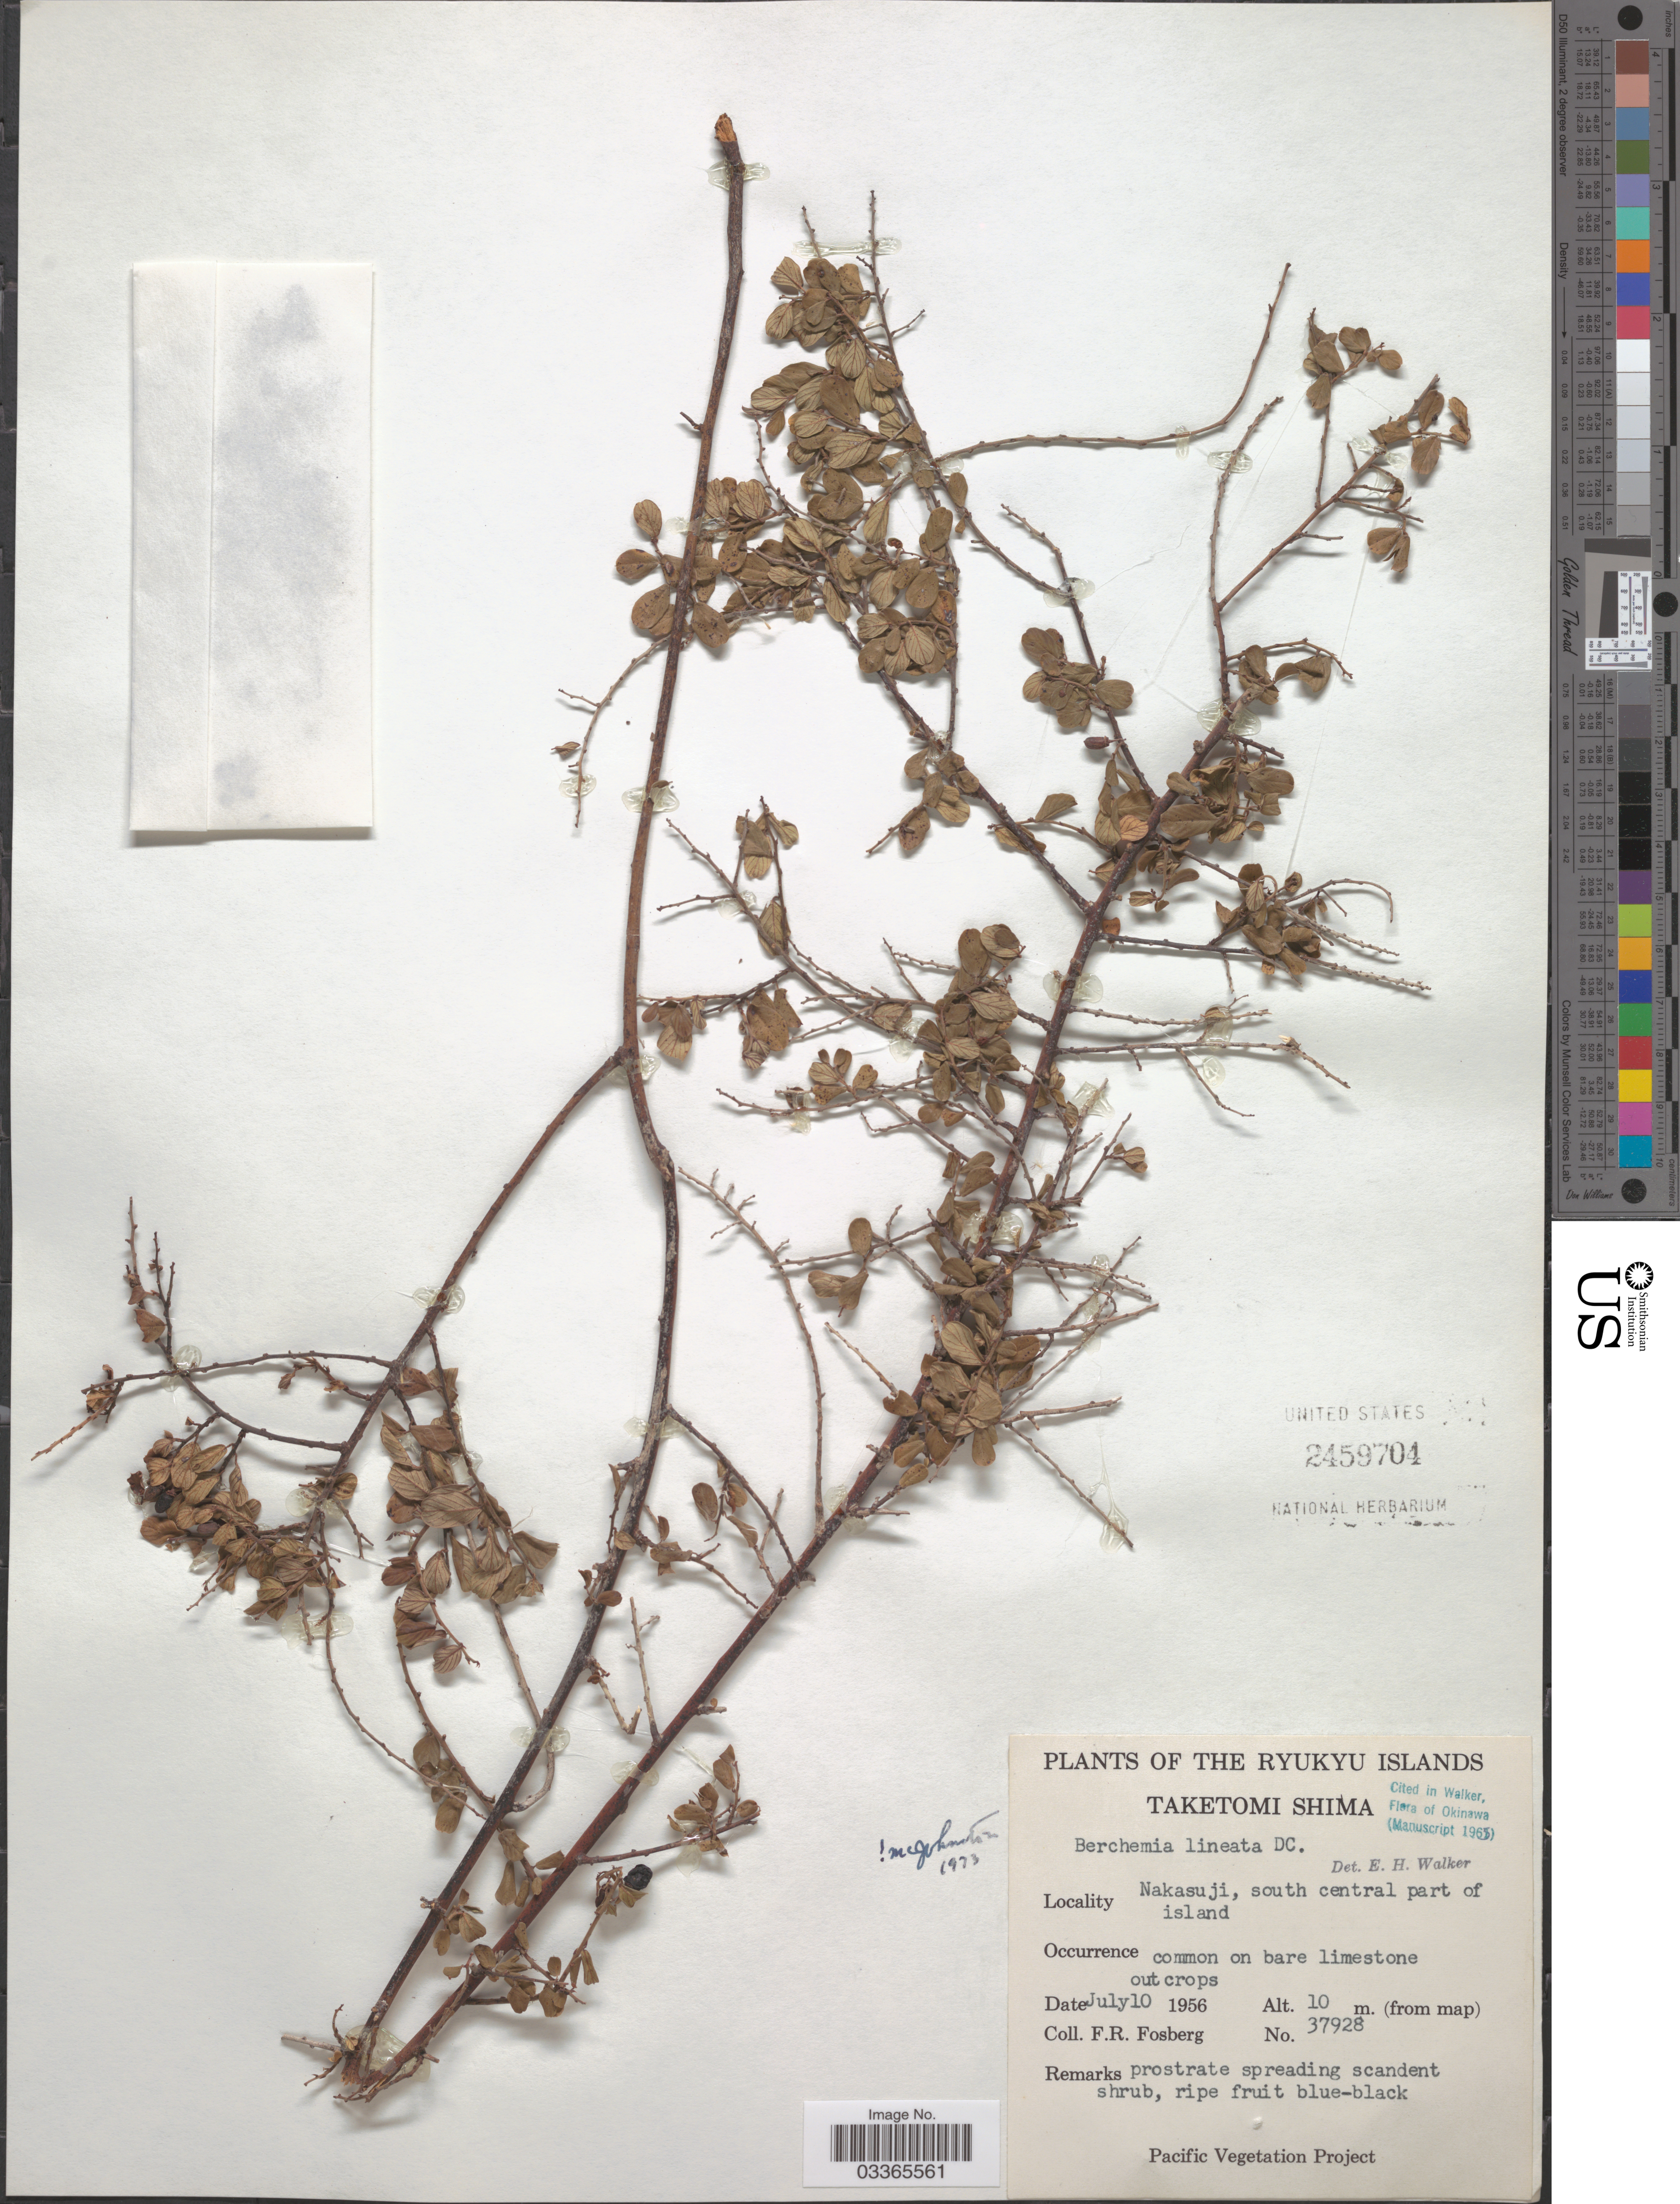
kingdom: Plantae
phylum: Tracheophyta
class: Magnoliopsida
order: Rosales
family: Rhamnaceae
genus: Berchemia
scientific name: Berchemia lineata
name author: (L.) DC.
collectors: F. R. Fosberg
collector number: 37928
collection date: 1956-07-10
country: Japan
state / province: Okinawa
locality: The Ryukyu Islands, Nakasuji, south central part of island.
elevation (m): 10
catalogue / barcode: US 2459704